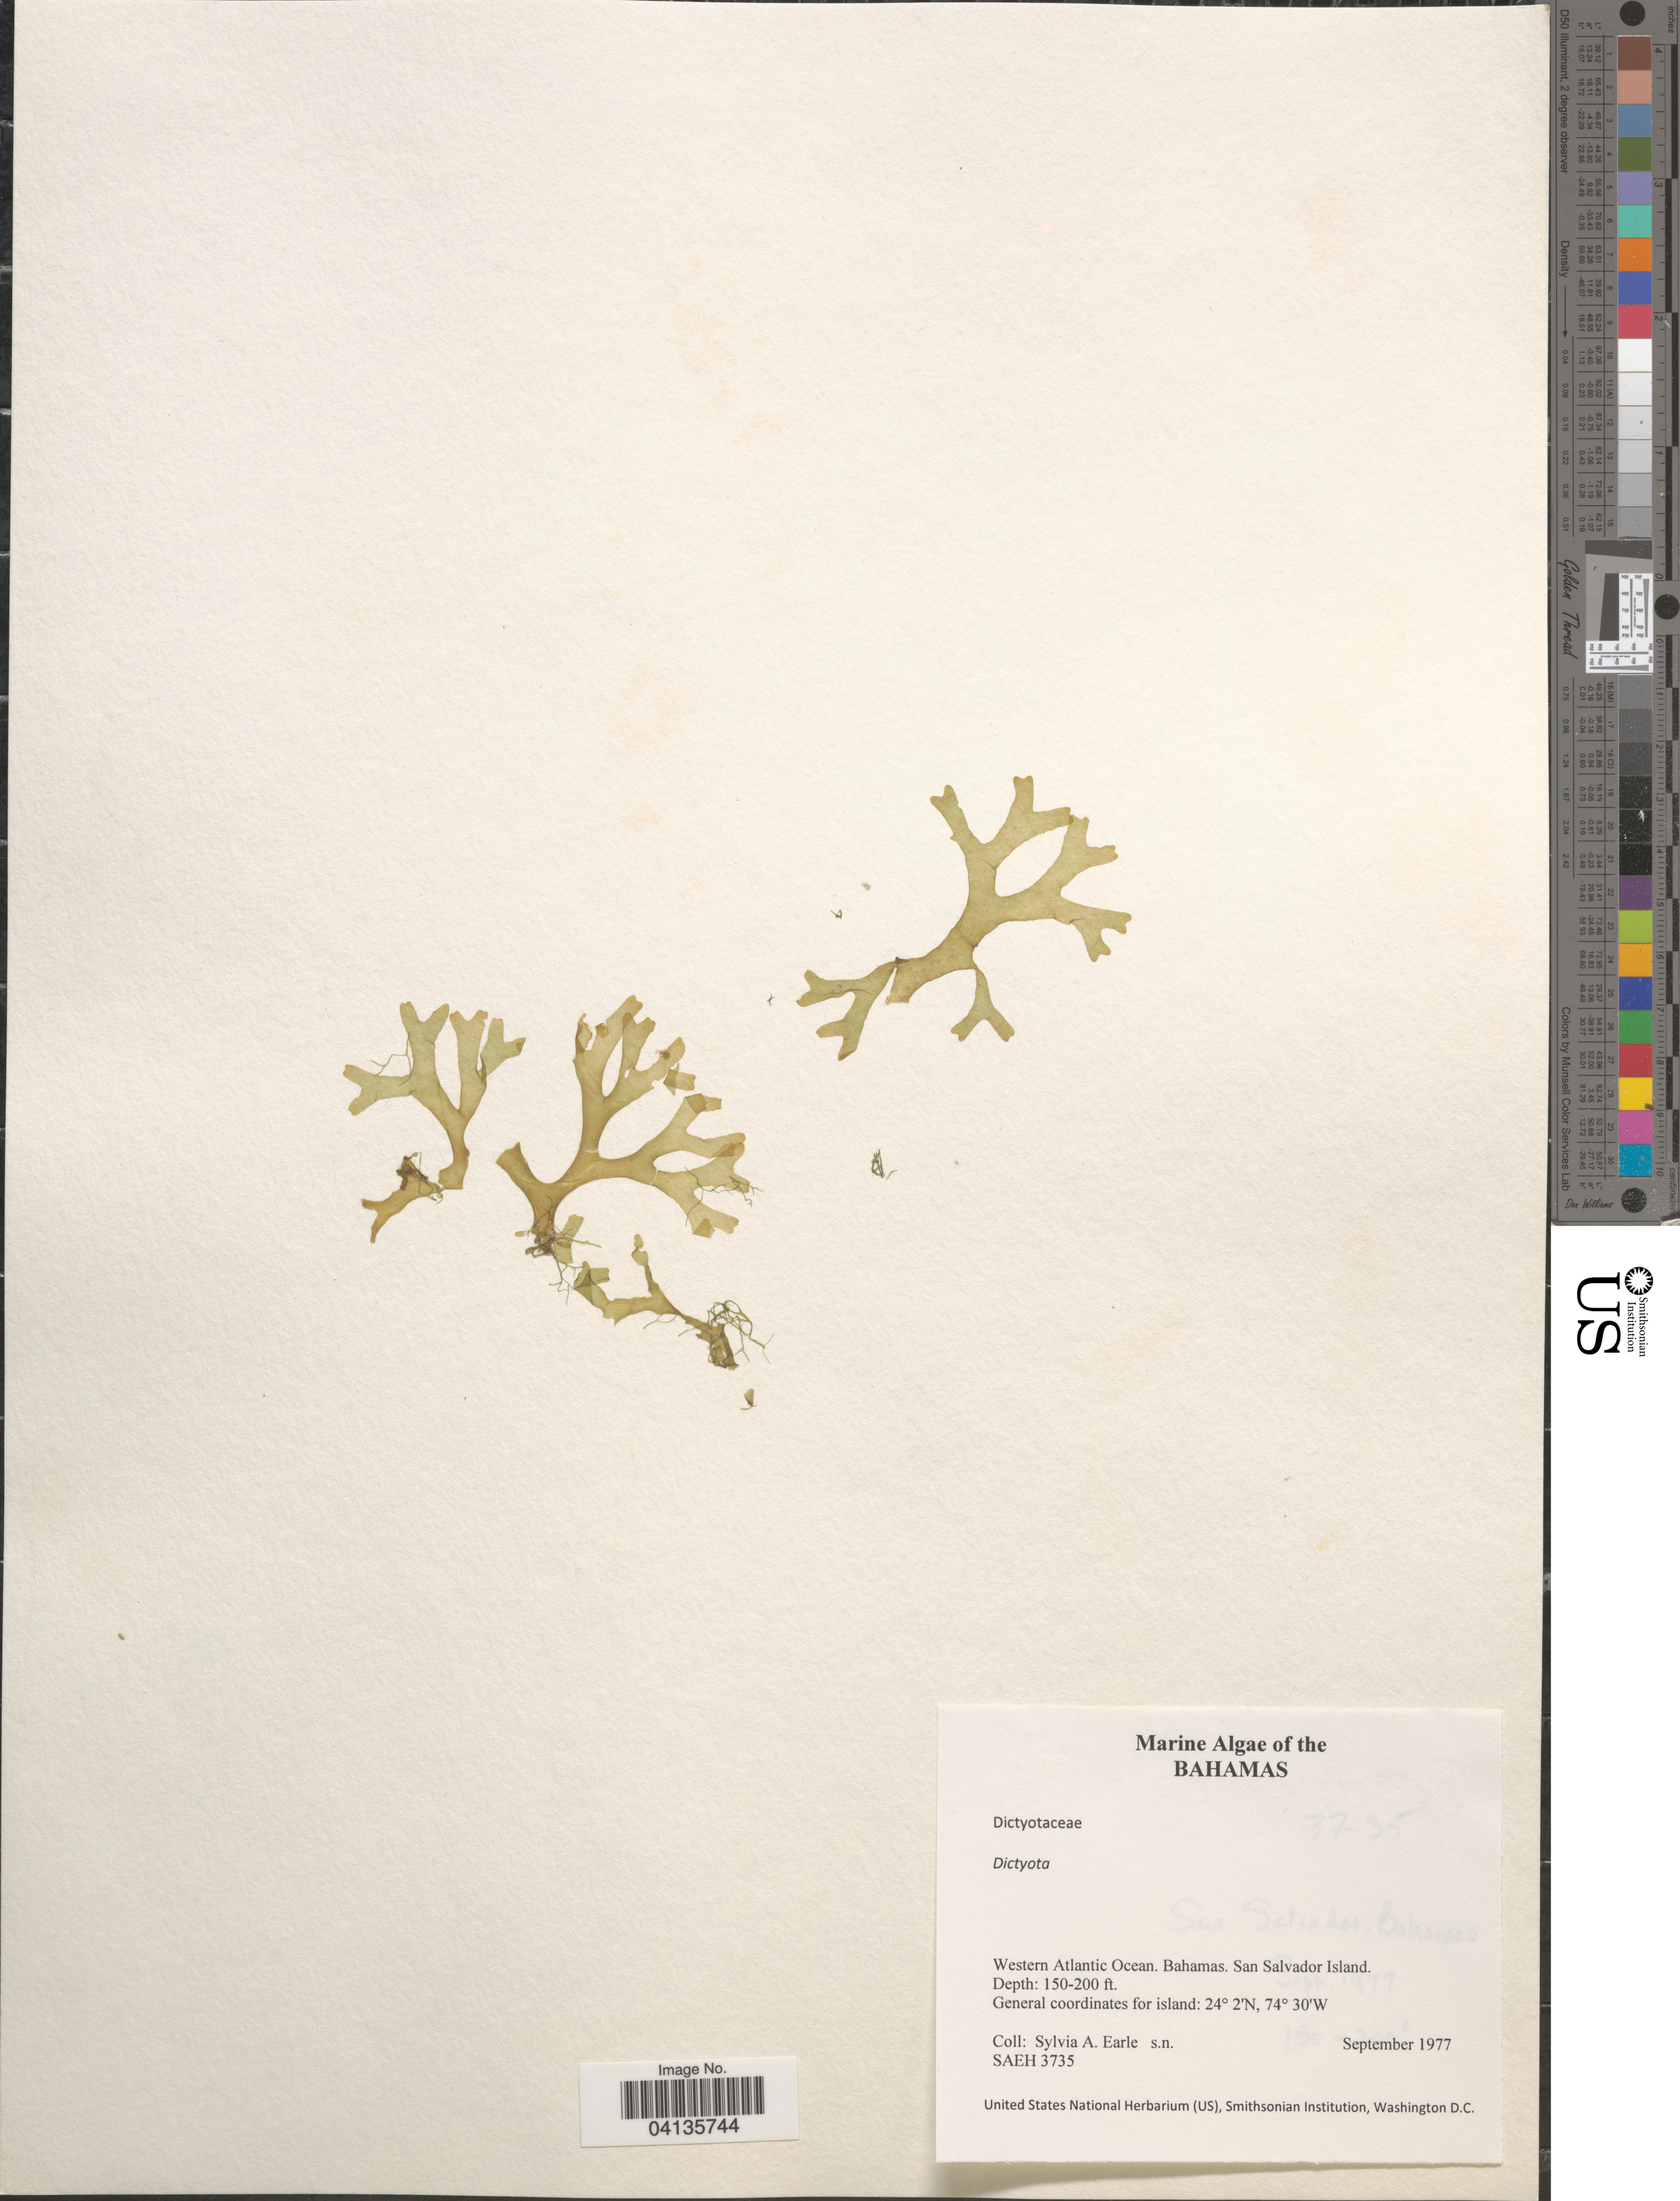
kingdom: Chromista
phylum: Ochrophyta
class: Phaeophyceae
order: Dictyotales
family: Dictyotaceae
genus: Dictyota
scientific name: Dictyota sp.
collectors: S. A. Earle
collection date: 1977-09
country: Bahamas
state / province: San Salvador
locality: Western Atlantic Ocean.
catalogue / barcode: US 238563